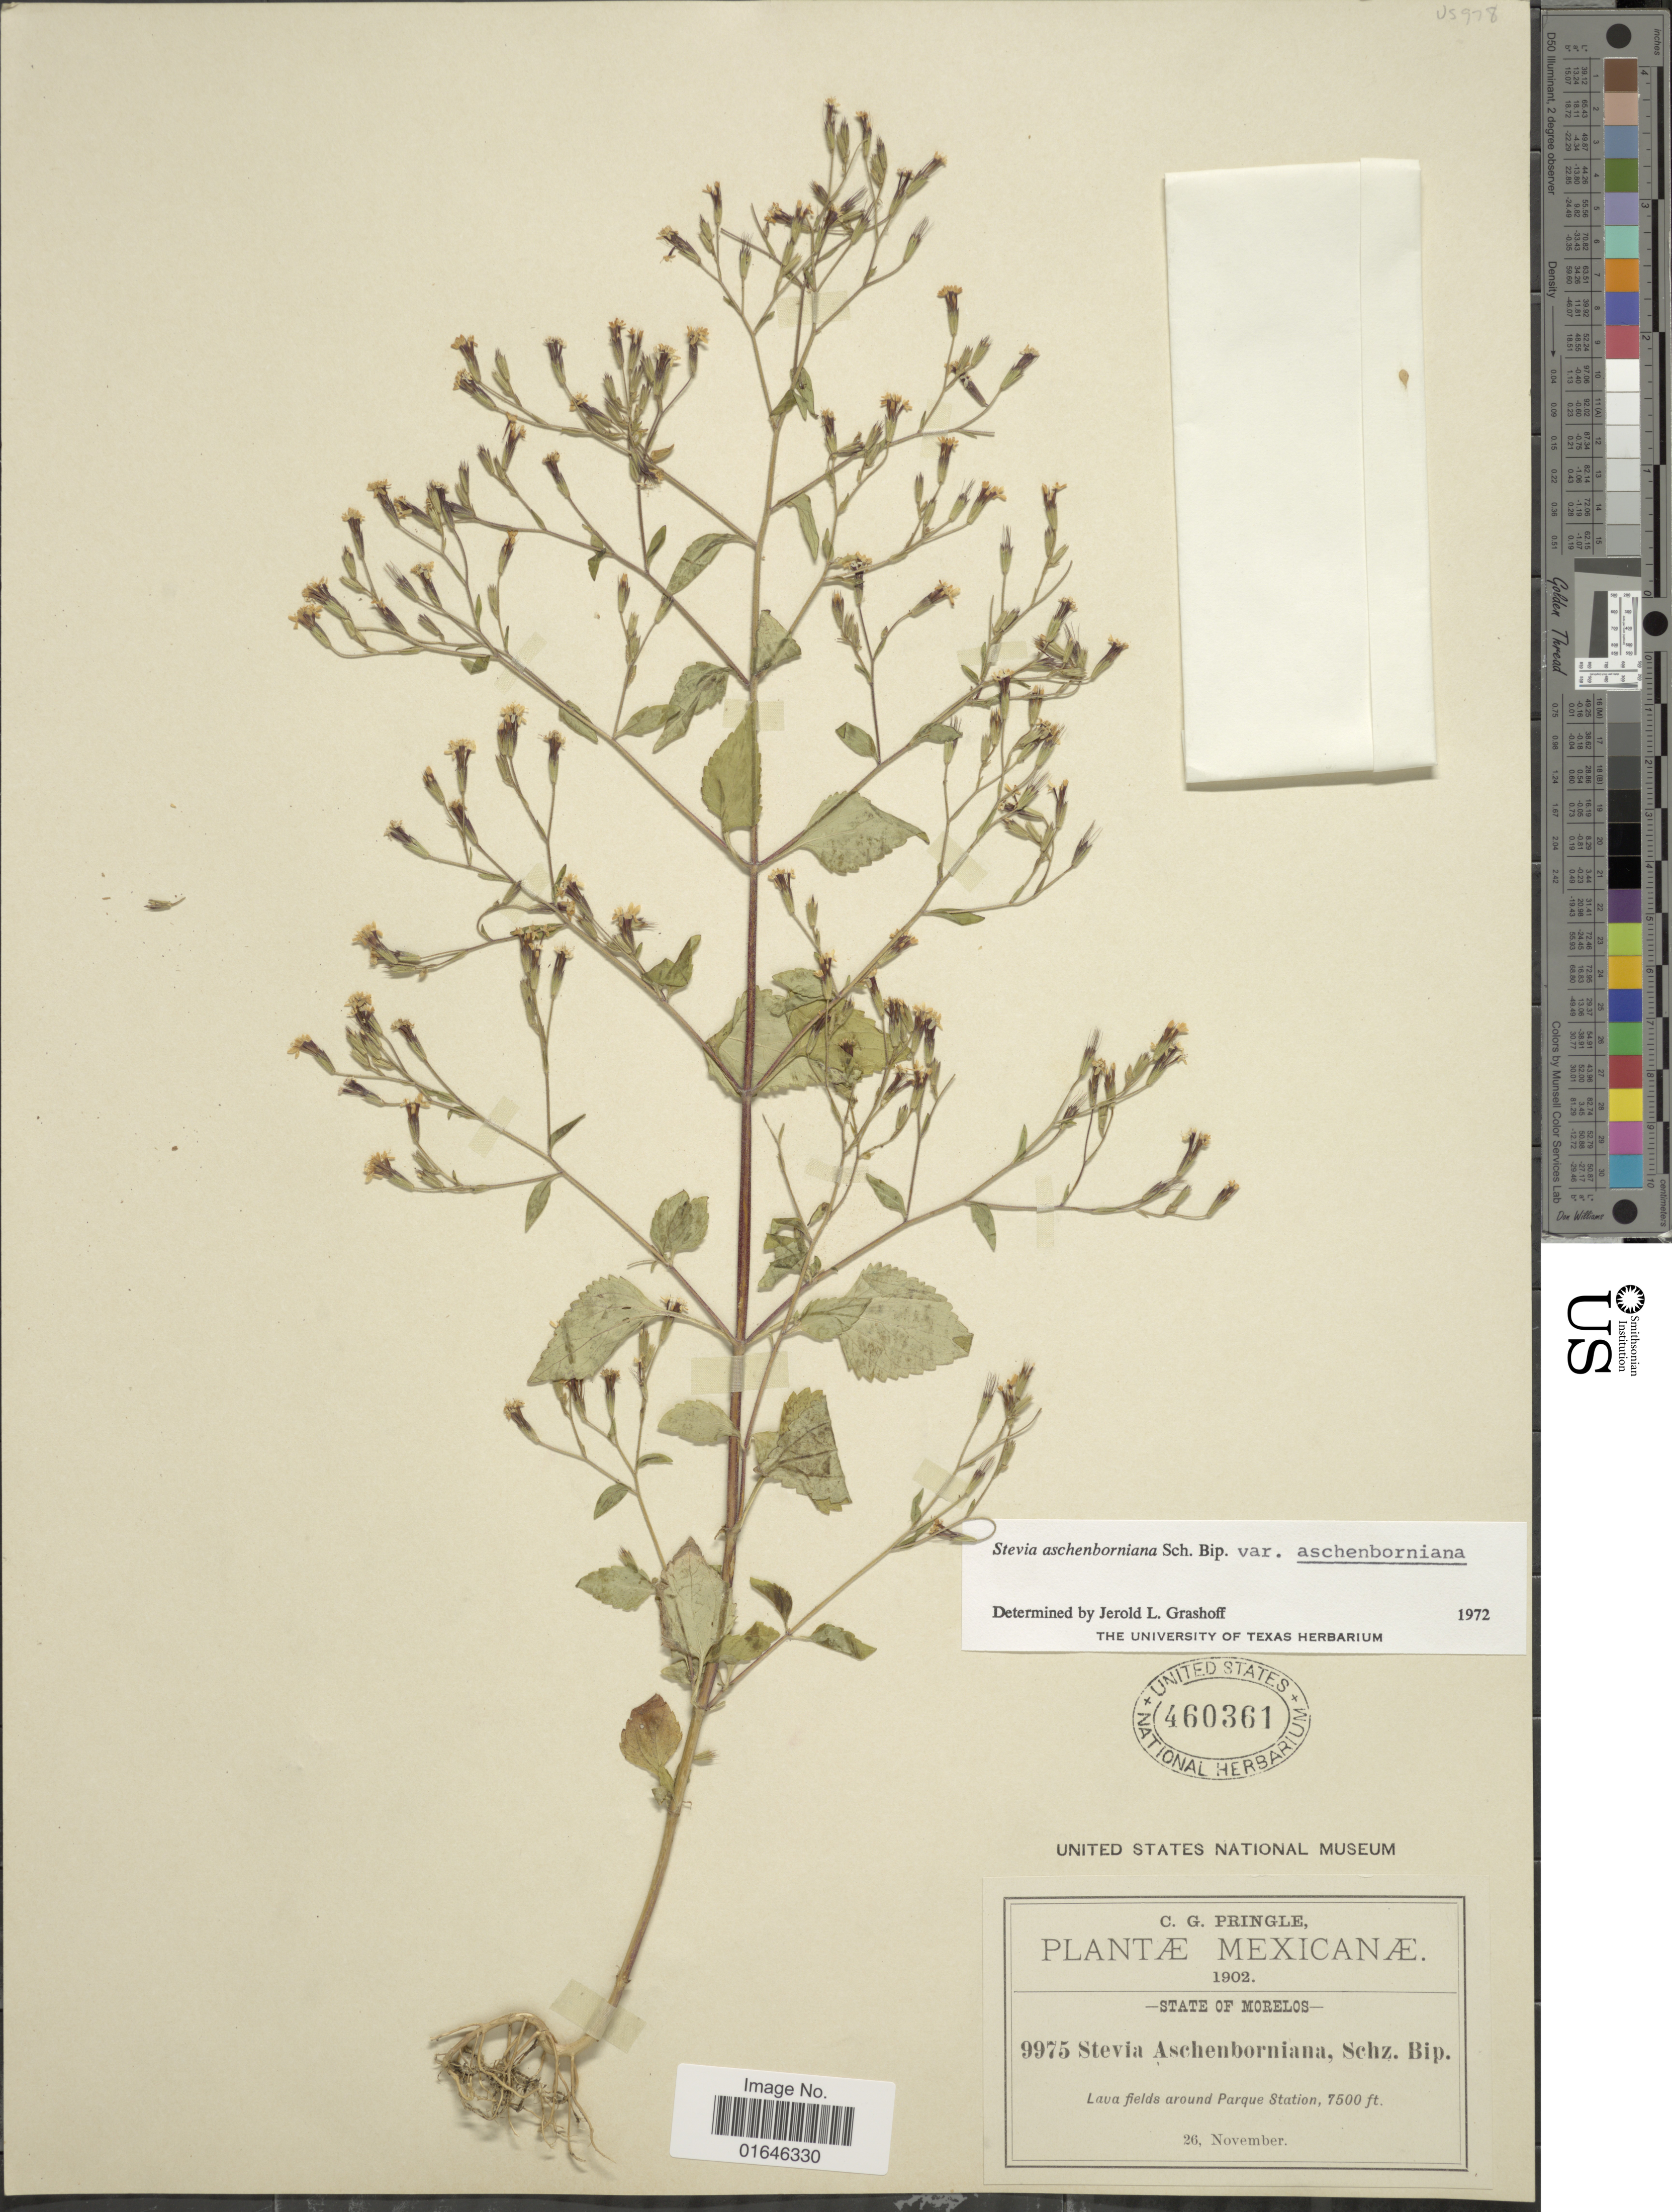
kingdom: Plantae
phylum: Tracheophyta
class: Magnoliopsida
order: Asterales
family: Asteraceae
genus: Stevia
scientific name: Stevia aschenborniana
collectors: C. G. Pringle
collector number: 9975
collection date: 1902-11-26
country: Mexico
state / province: Morelos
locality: Lava fields around Parque Station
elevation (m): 2286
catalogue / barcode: US 460361